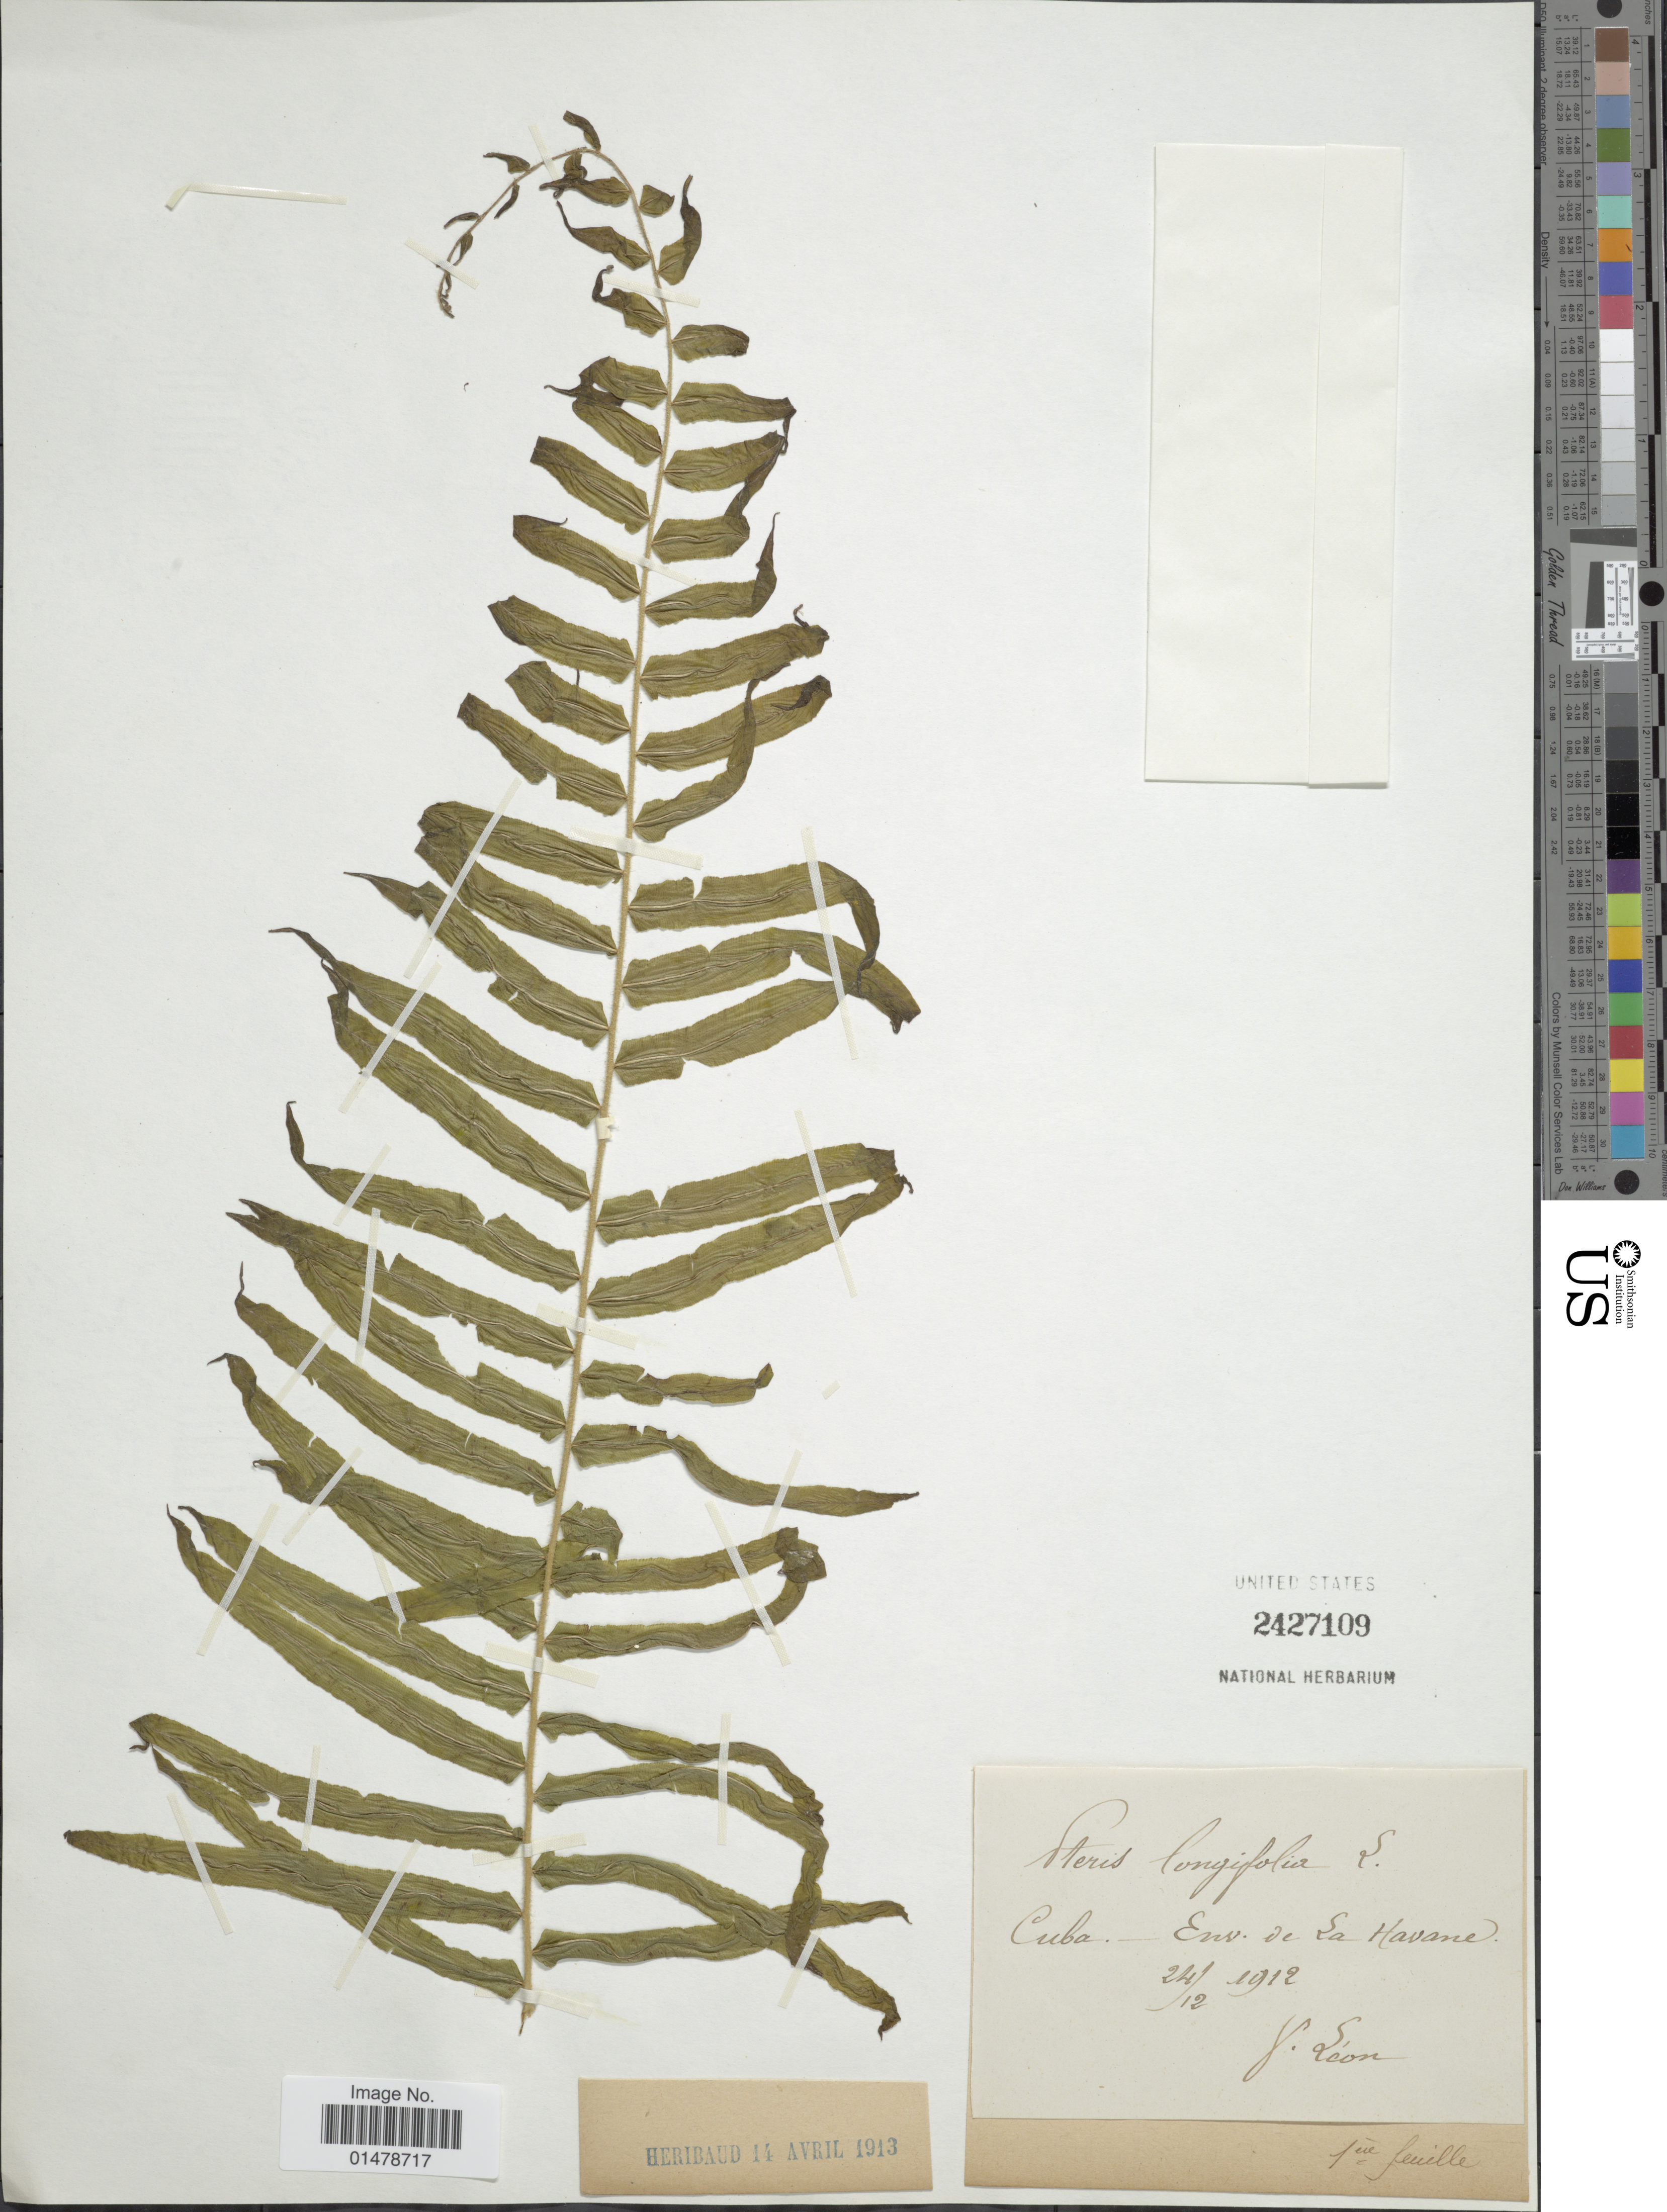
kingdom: Plantae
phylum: Tracheophyta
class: Polypodiopsida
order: Polypodiales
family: Pteridaceae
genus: Pteris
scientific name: Pteris longifolia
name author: L.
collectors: Bro. León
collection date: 1912-12-24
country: Cuba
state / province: La Habana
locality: Env. de La Havane.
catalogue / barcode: US 2427109